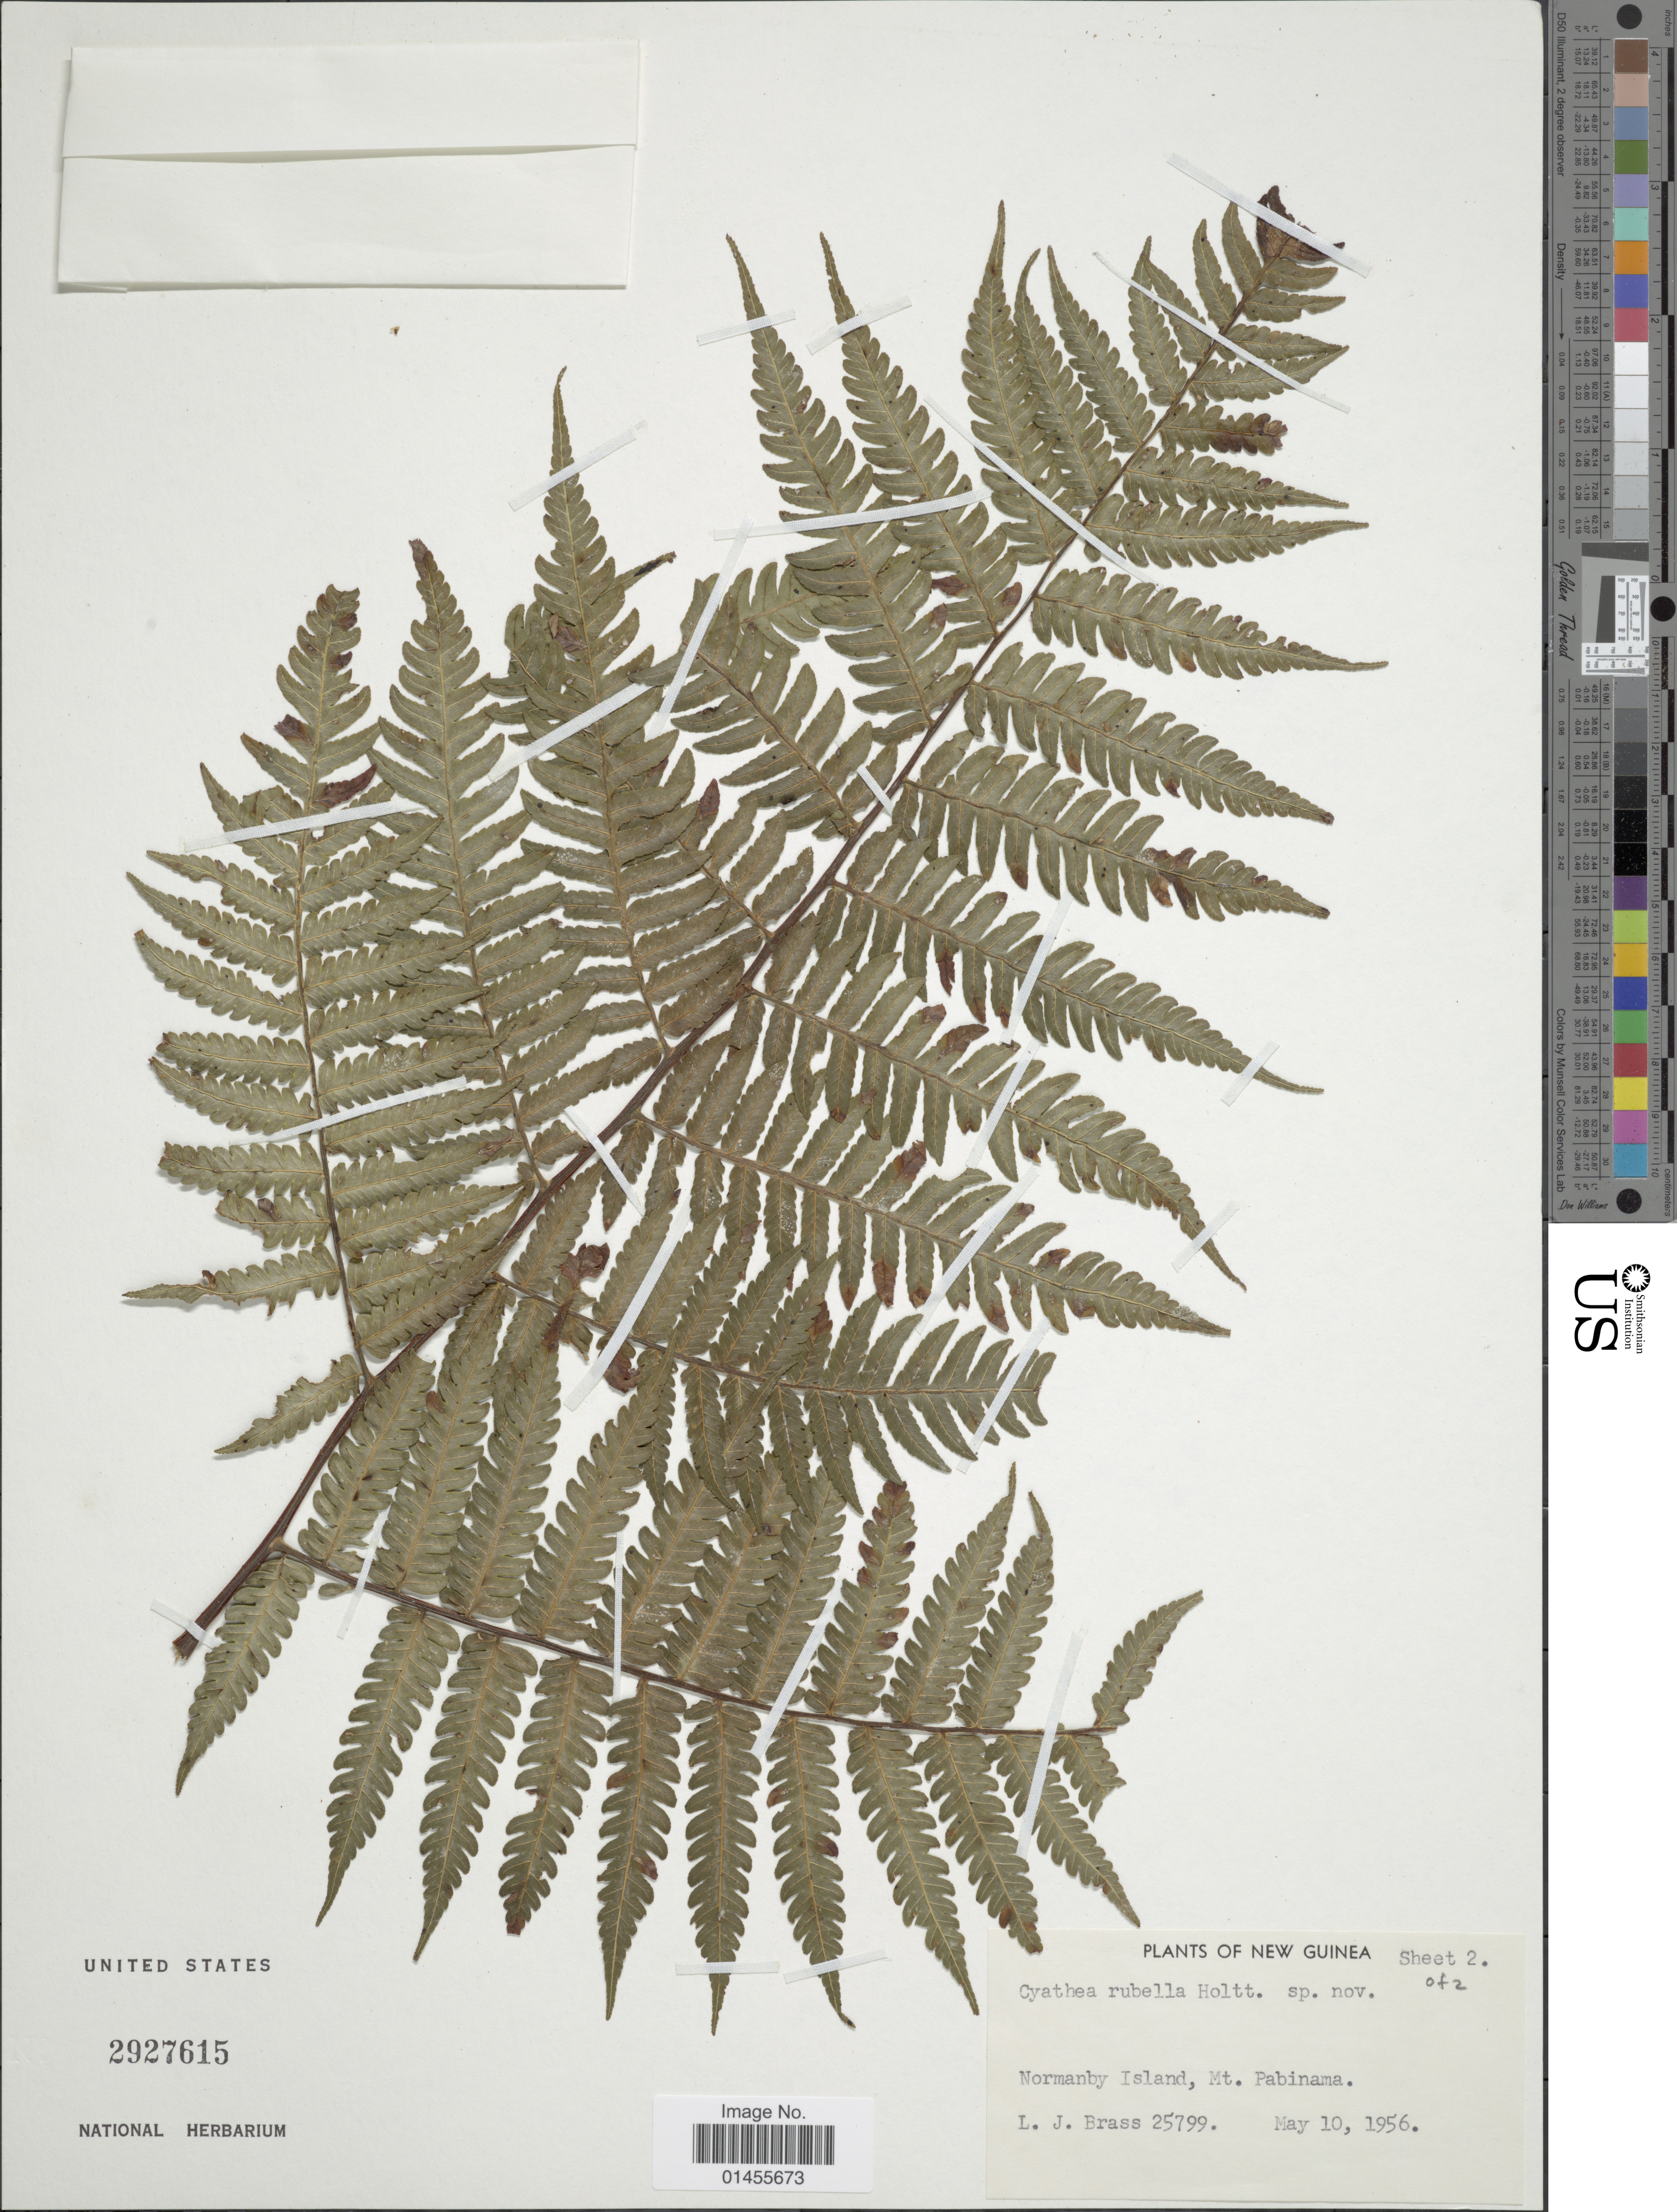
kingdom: Plantae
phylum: Tracheophyta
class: Polypodiopsida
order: Cyatheales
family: Cyatheaceae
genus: Alsophila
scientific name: Alsophila rubella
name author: (Holttum)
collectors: L. J. Brass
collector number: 25799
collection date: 1956-05-20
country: Papua New Guinea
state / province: Milne Bay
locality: New Guinea. Normanby Island, Mt. Pabinama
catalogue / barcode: US 2927615